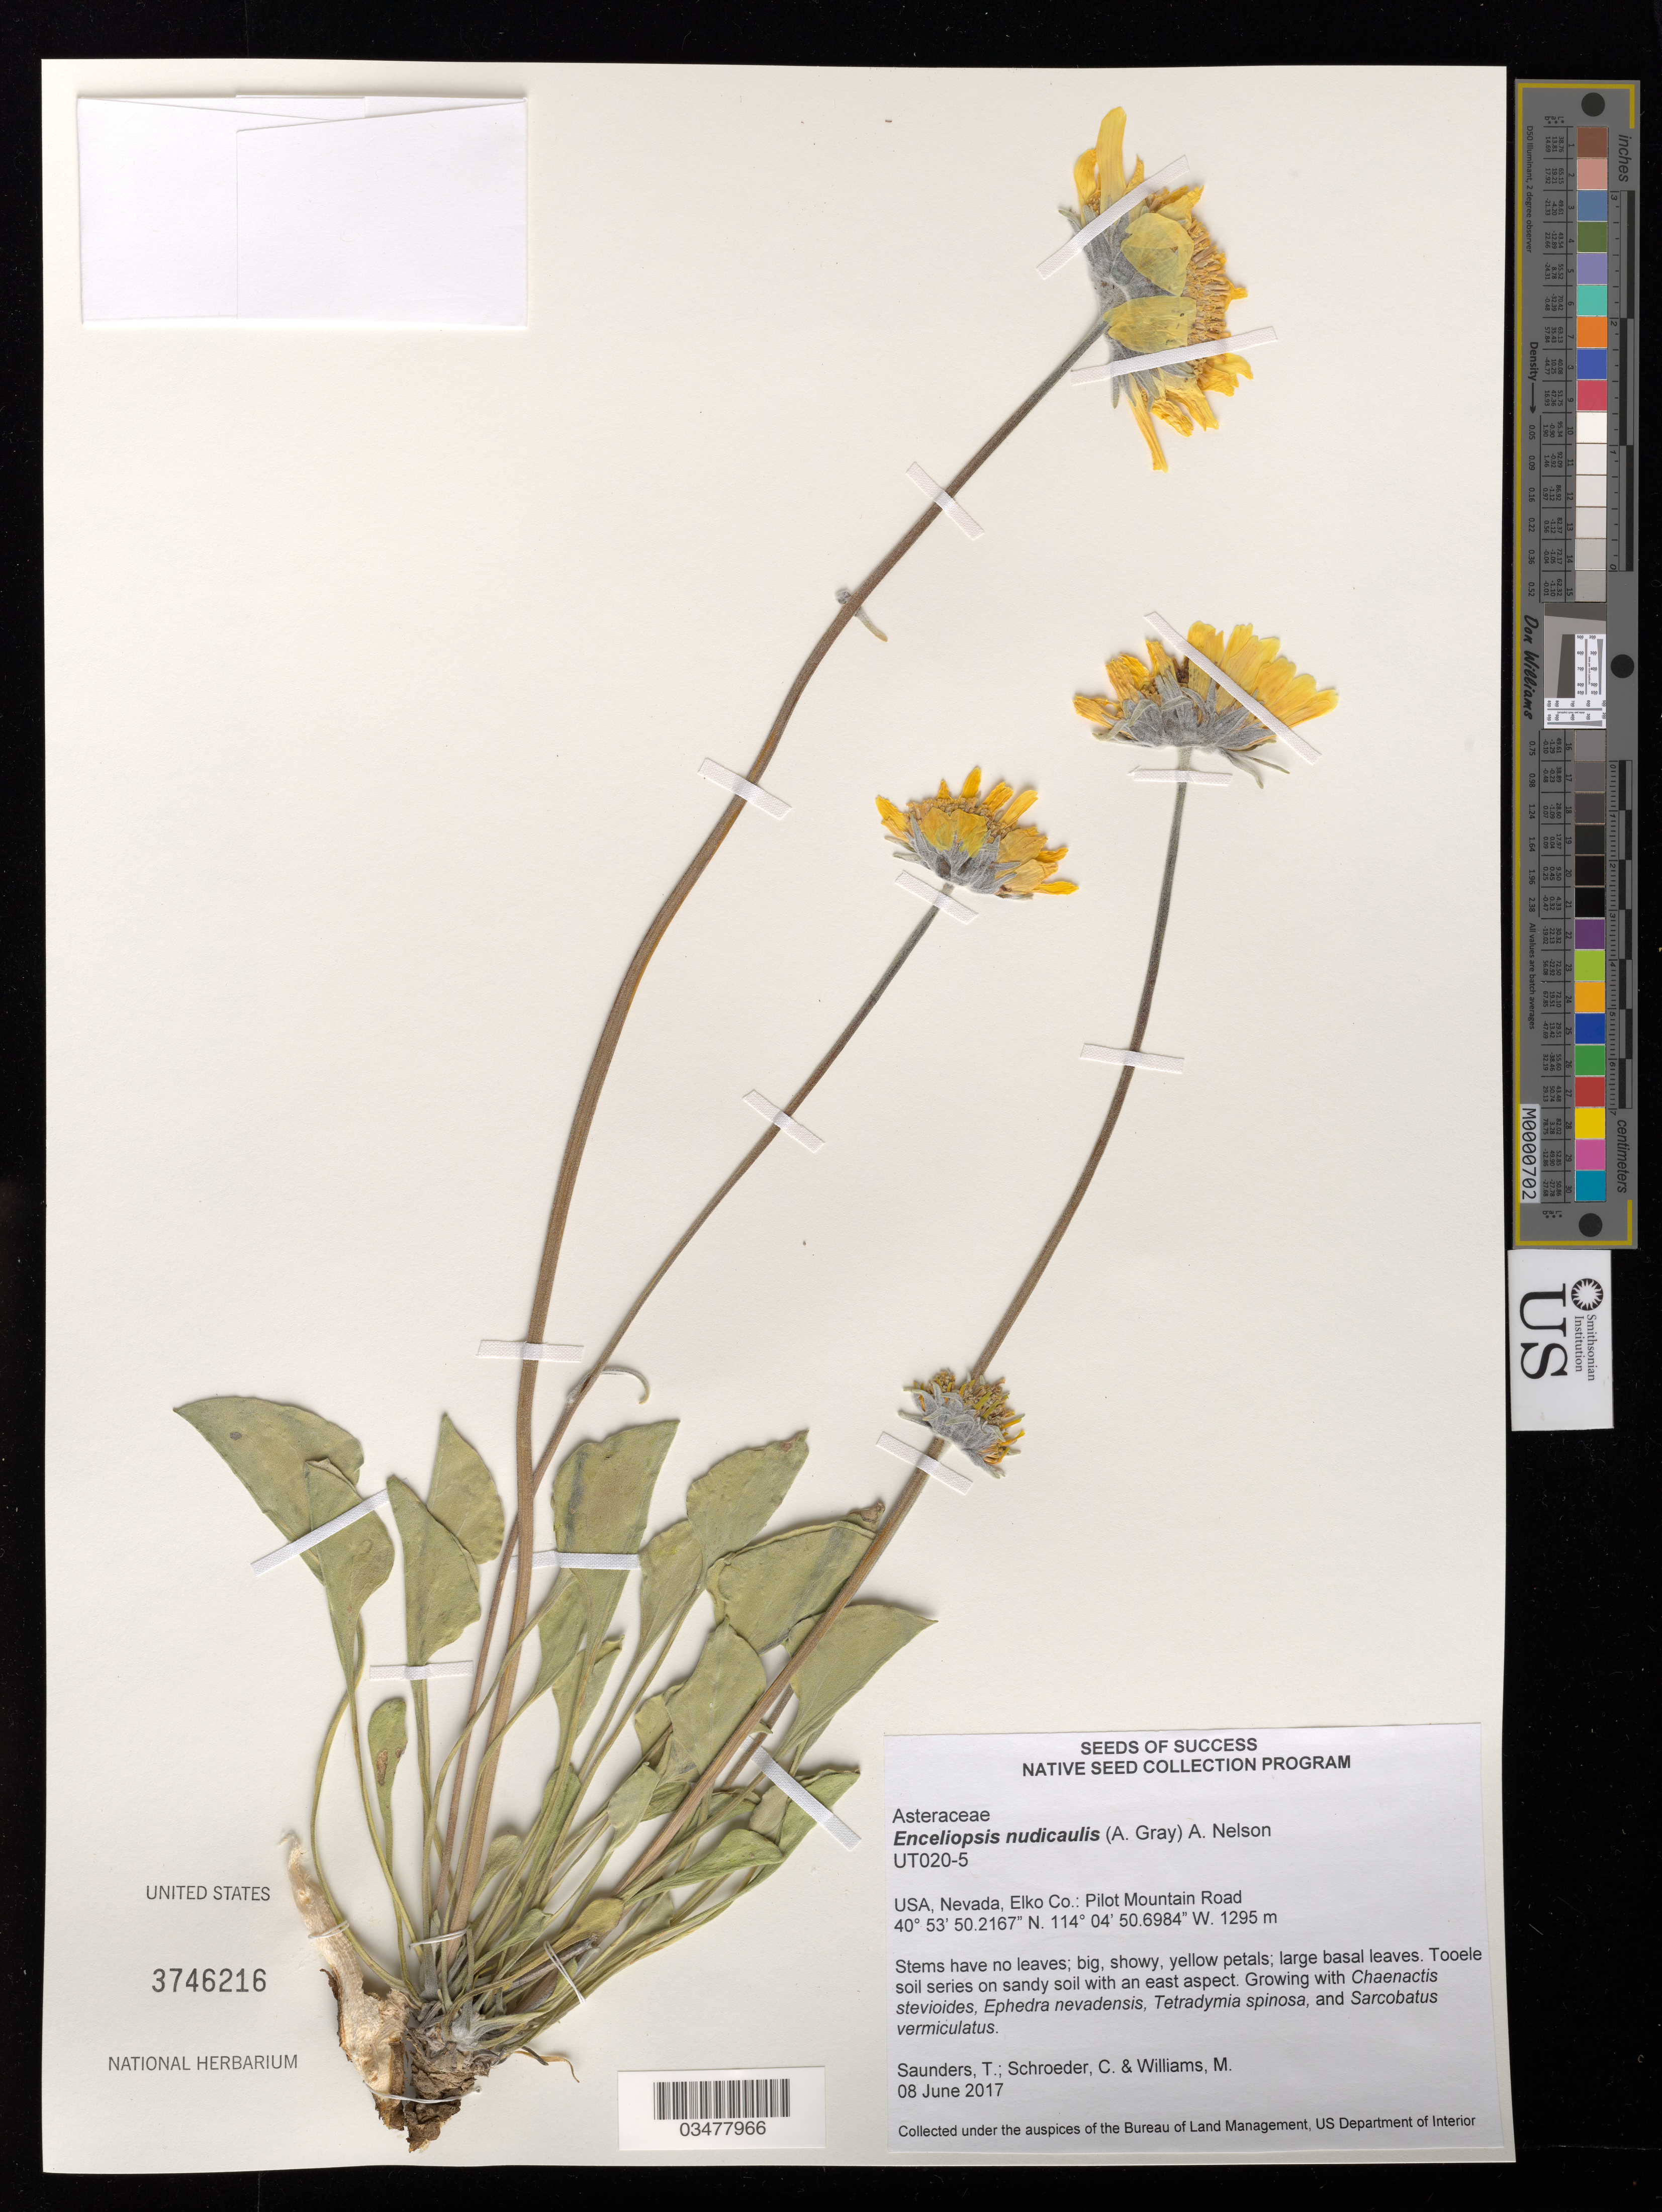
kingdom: Plantae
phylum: Tracheophyta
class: Magnoliopsida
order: Asterales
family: Asteraceae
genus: Enceliopsis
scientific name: Enceliopsis nudicaulis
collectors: T. Saunders, C. Schroeder & M. Williams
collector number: UT020-5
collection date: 2017-06-08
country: United States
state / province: Nevada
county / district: Elko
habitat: Sandy soil. With Chaenactis stevioides, Ephedra nevadensis, Tetradymia spinosa, etc.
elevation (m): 1295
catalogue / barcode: US 3746216